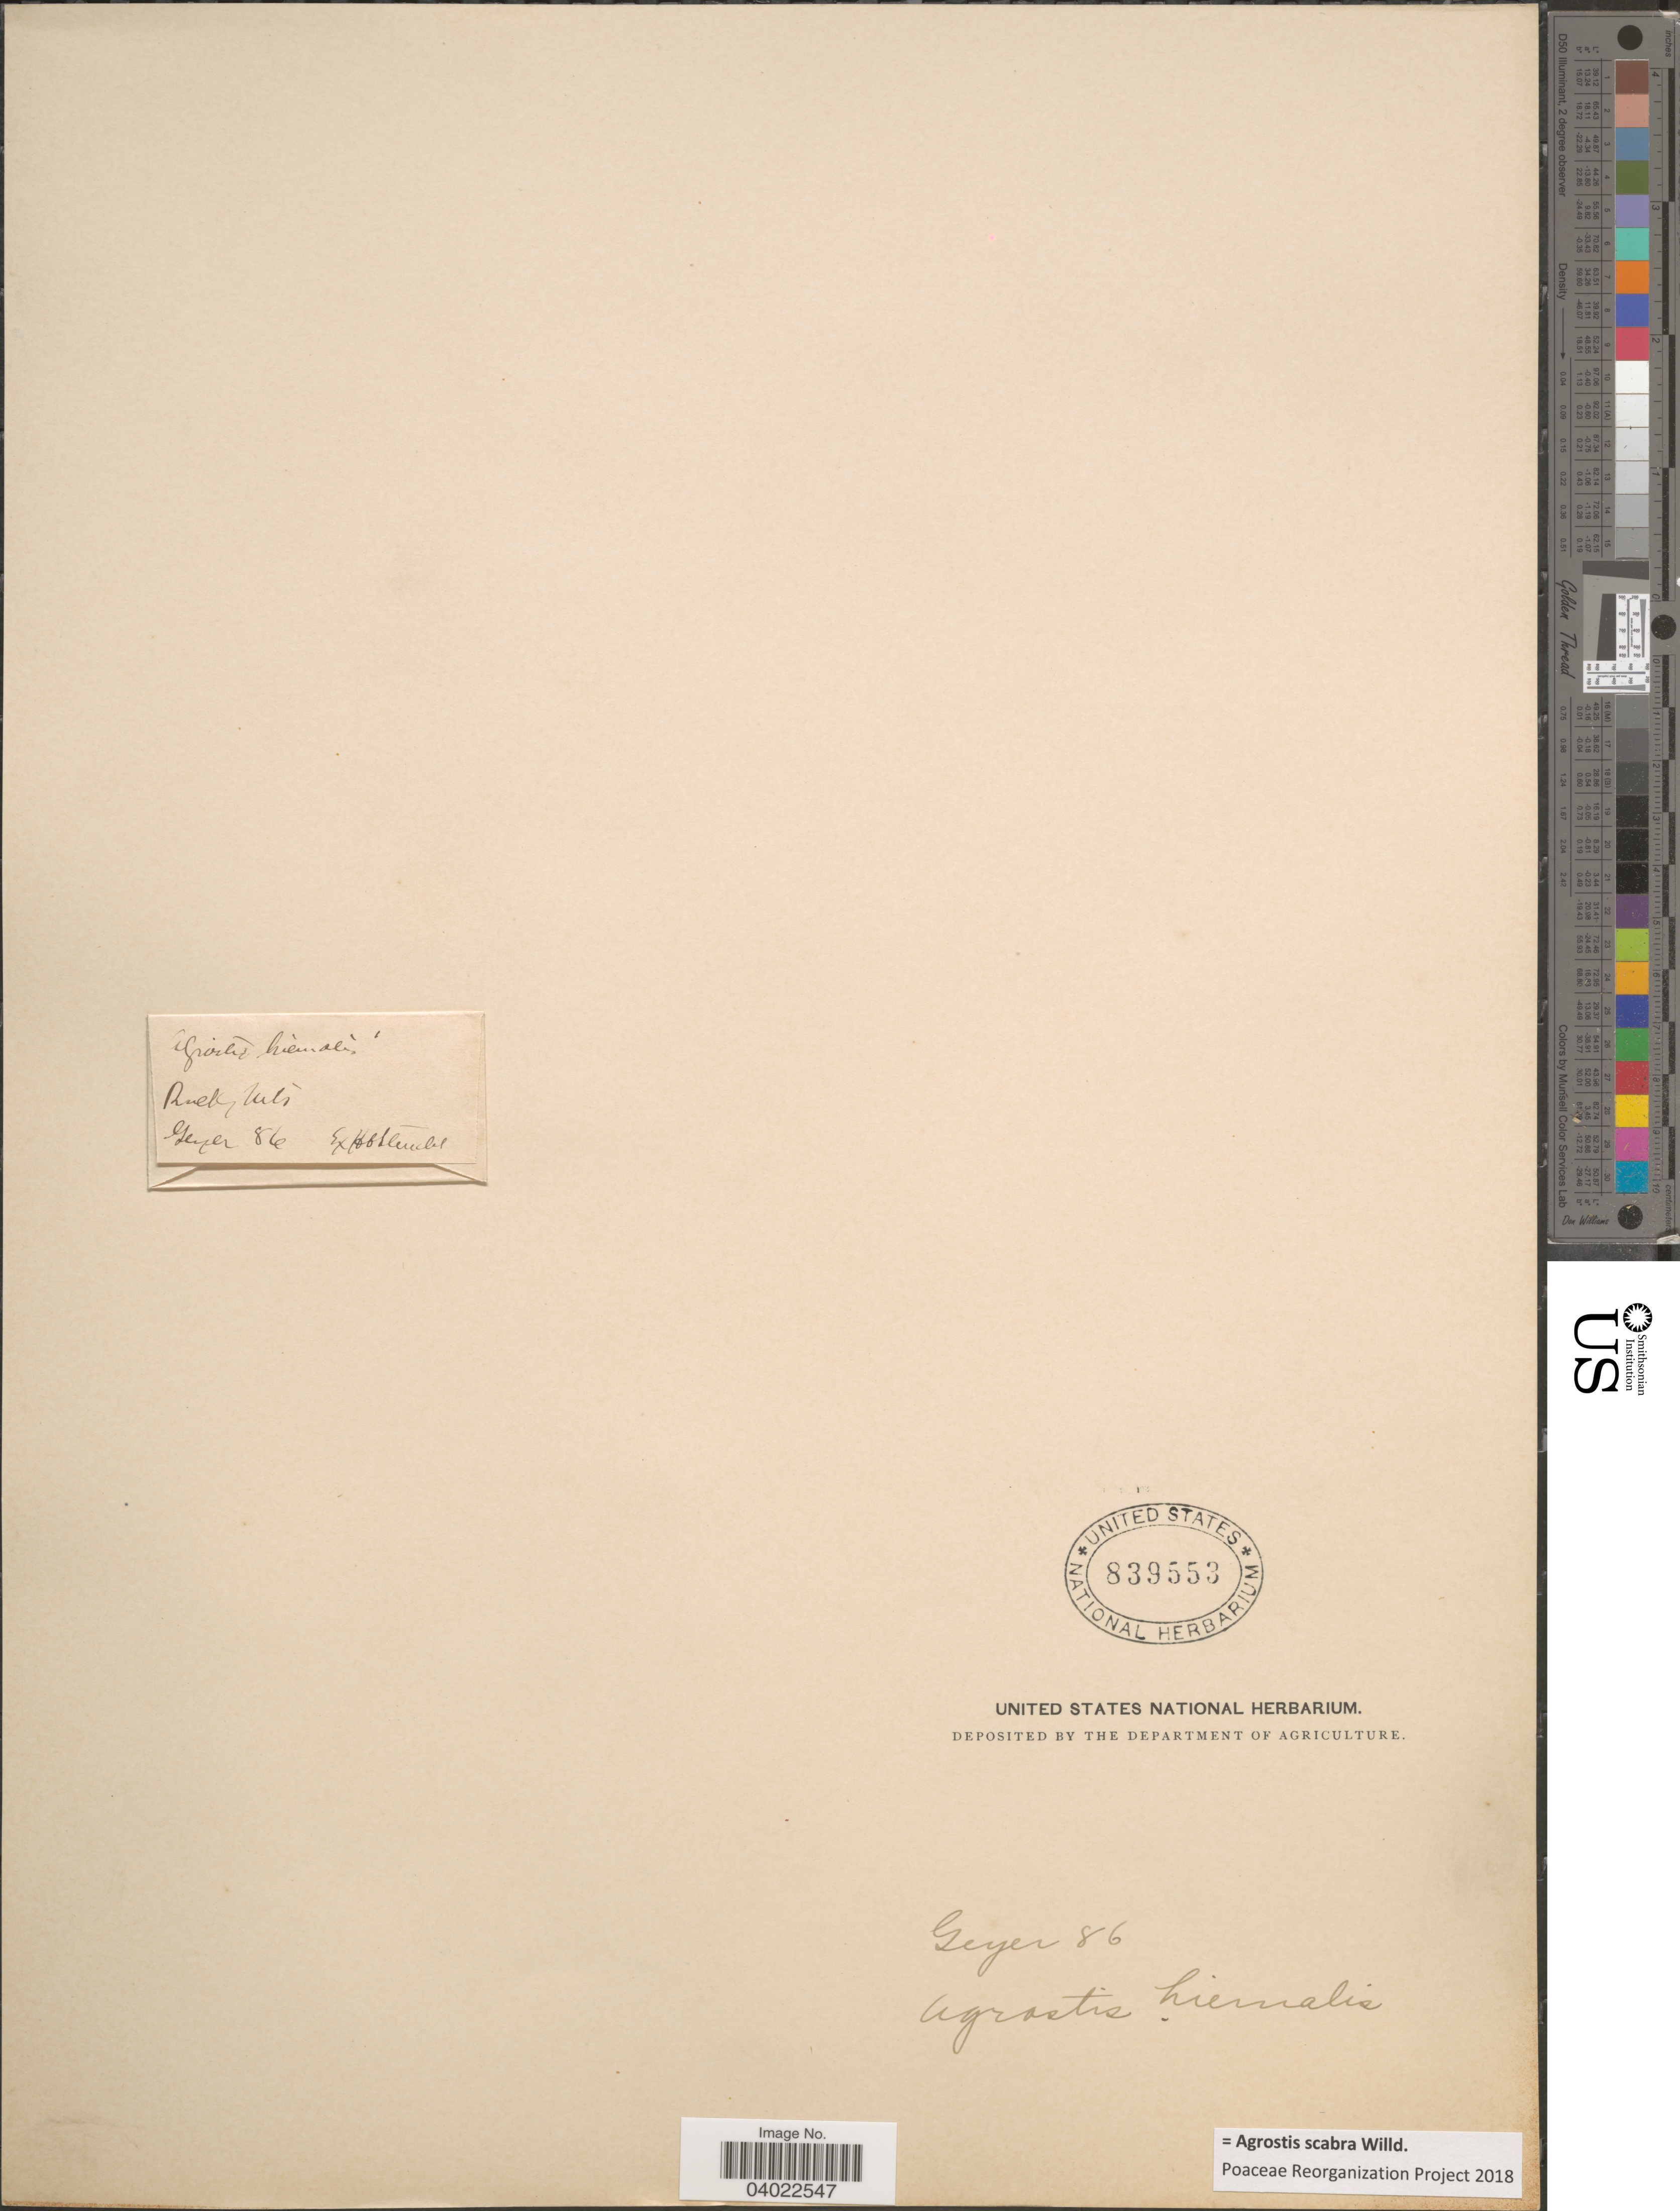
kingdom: Plantae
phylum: Tracheophyta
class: Liliopsida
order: Poales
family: Poaceae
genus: Agrostis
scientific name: Agrostis scabra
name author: Willd.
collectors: Geyer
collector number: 86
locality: Rocky Mts.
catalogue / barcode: US 839553